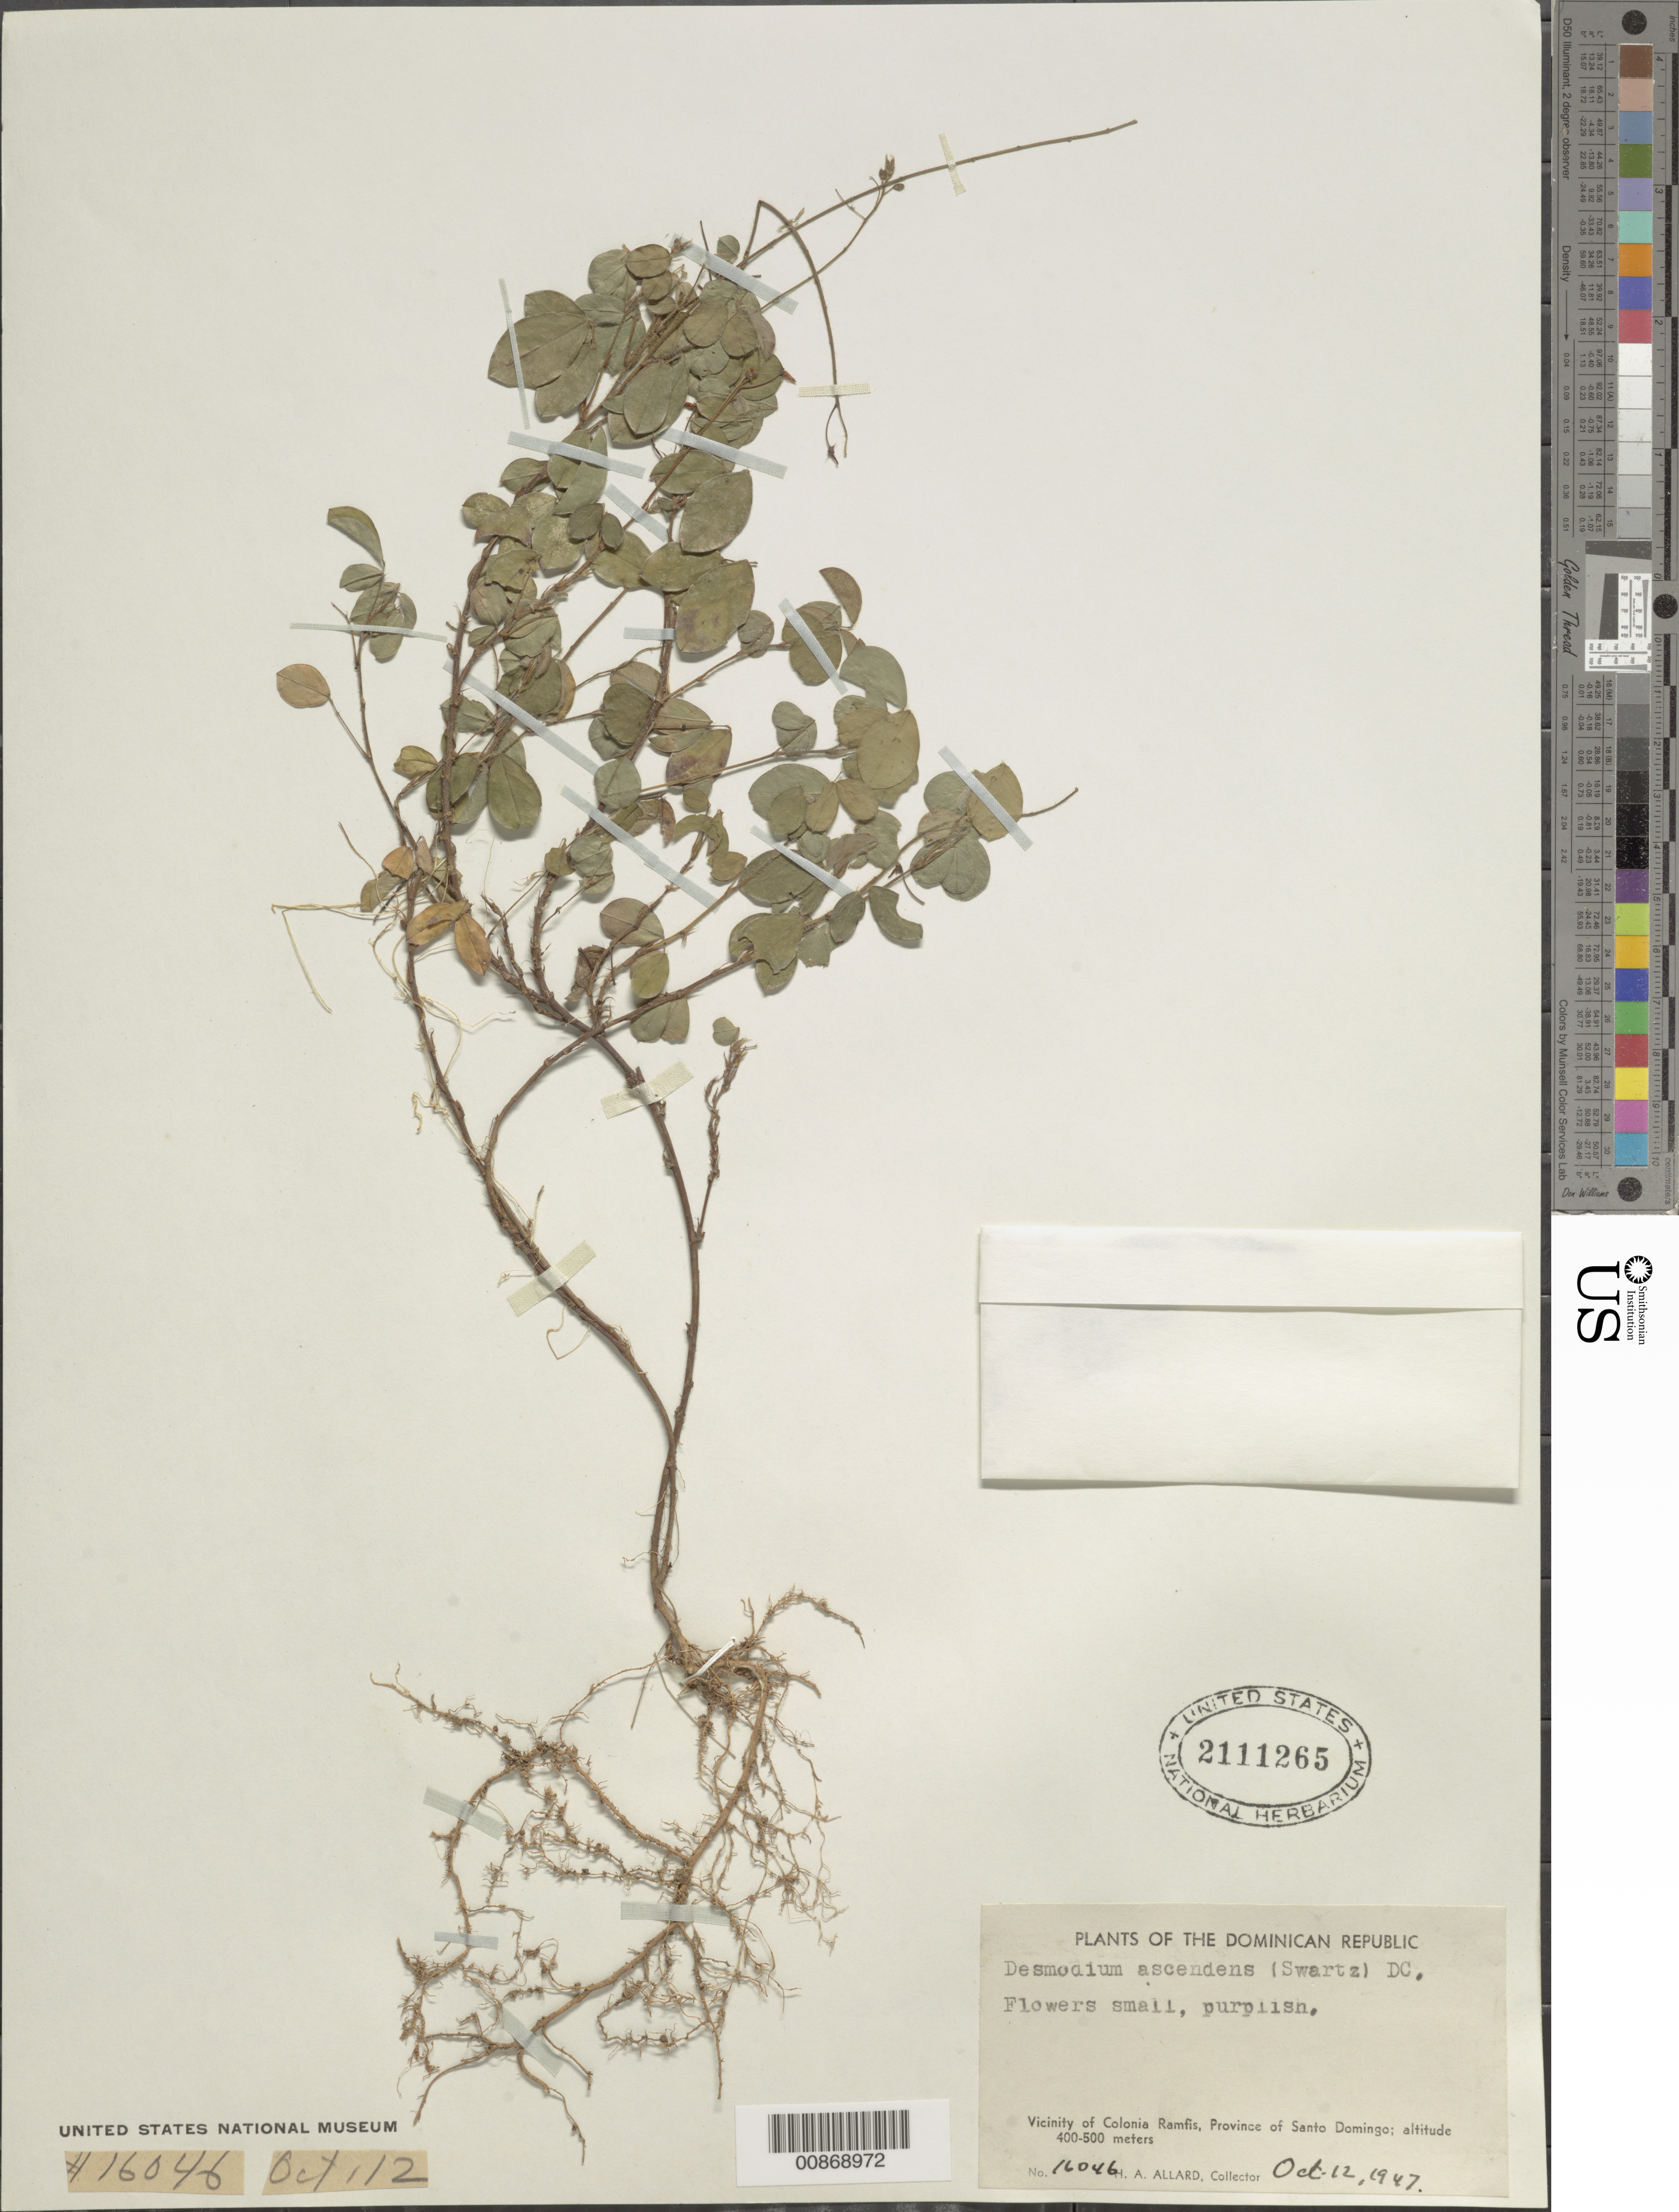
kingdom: Plantae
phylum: Tracheophyta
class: Magnoliopsida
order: Fabales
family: Fabaceae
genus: Grona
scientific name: Grona adscendens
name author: (Sw.) H. Ohashi & K. Ohashi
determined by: Strong, Mark T., (BOT), Smithsonian Institution - National Museum of Natural History (UNITED STATES)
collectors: H. A. Allard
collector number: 16046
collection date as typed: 12 Oct 1947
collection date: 1947-10-12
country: Dominican Republic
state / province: Distrito Nacional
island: Hispaniola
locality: Vicinity of Colonia Ramfis, Province of Santo Domingo (obsolete).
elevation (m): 400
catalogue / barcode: US 2111265